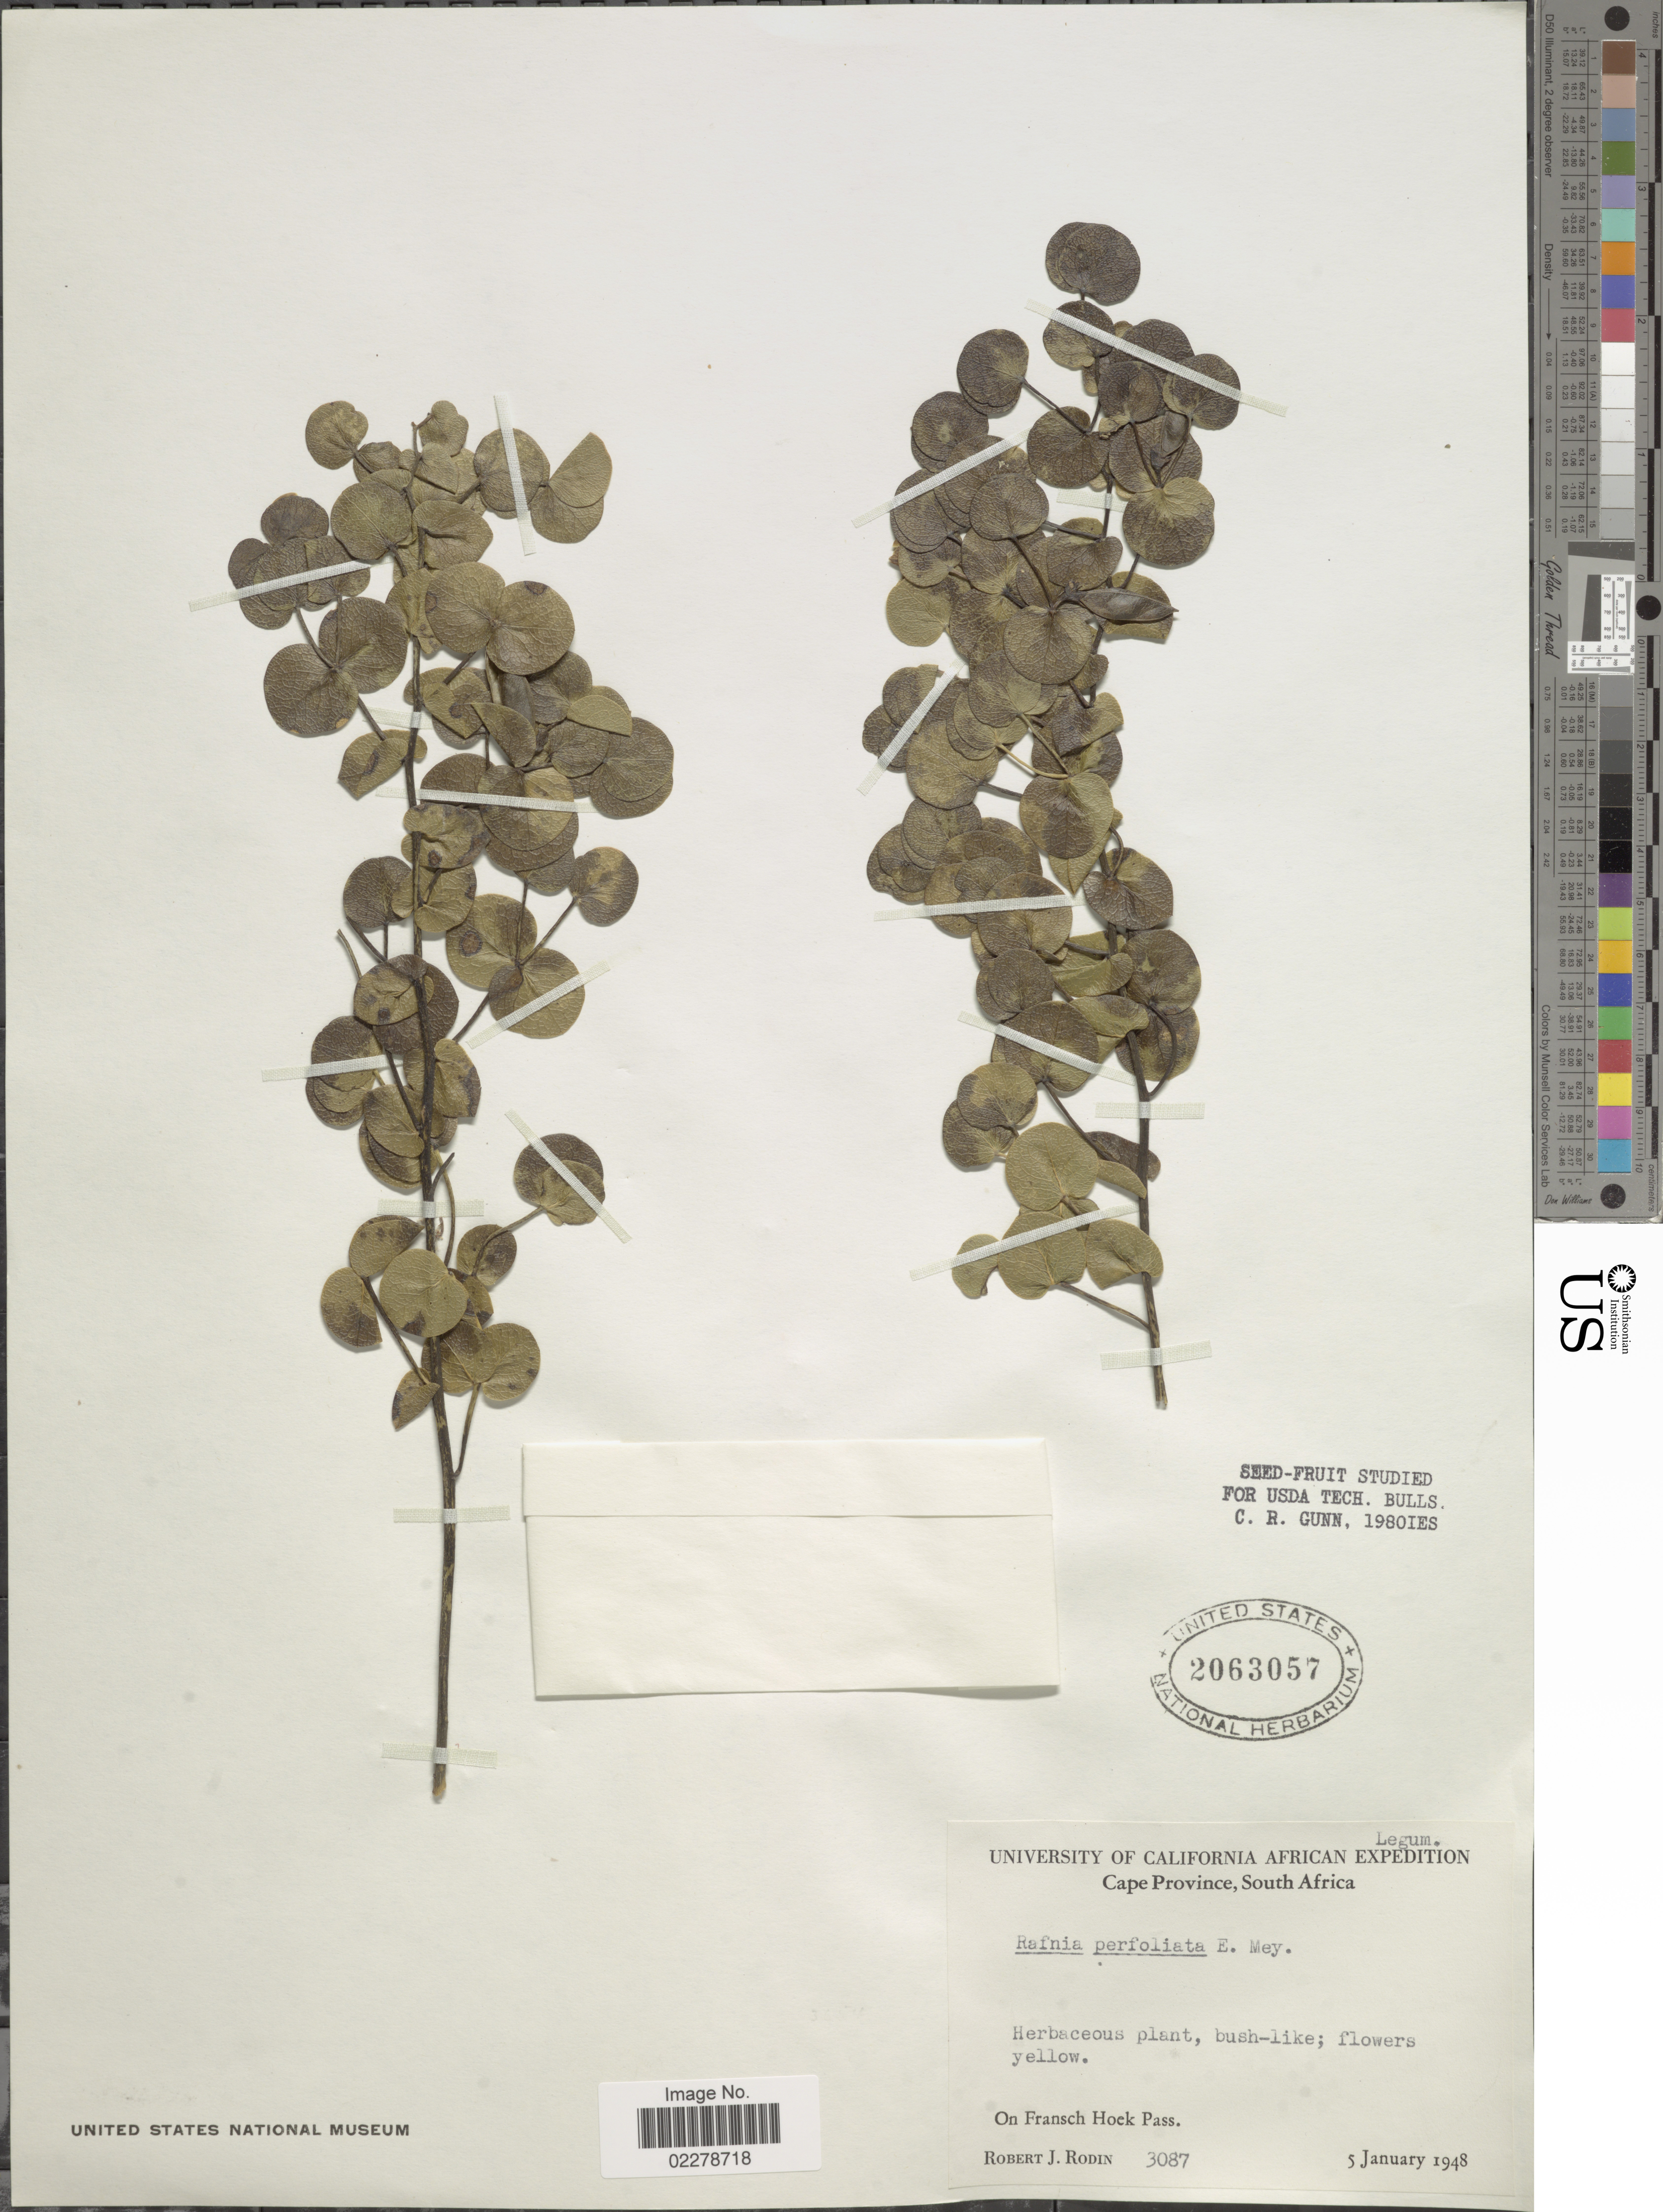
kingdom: Plantae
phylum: Tracheophyta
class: Magnoliopsida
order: Fabales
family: Fabaceae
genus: Rafnia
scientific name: Rafnia perfoliata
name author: (DC.) E. Mey.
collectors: R. J. Rodin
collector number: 3087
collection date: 1948-01-05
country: South Africa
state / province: Western Cape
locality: On Fransch Hoek Pass.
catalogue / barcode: US 2063057